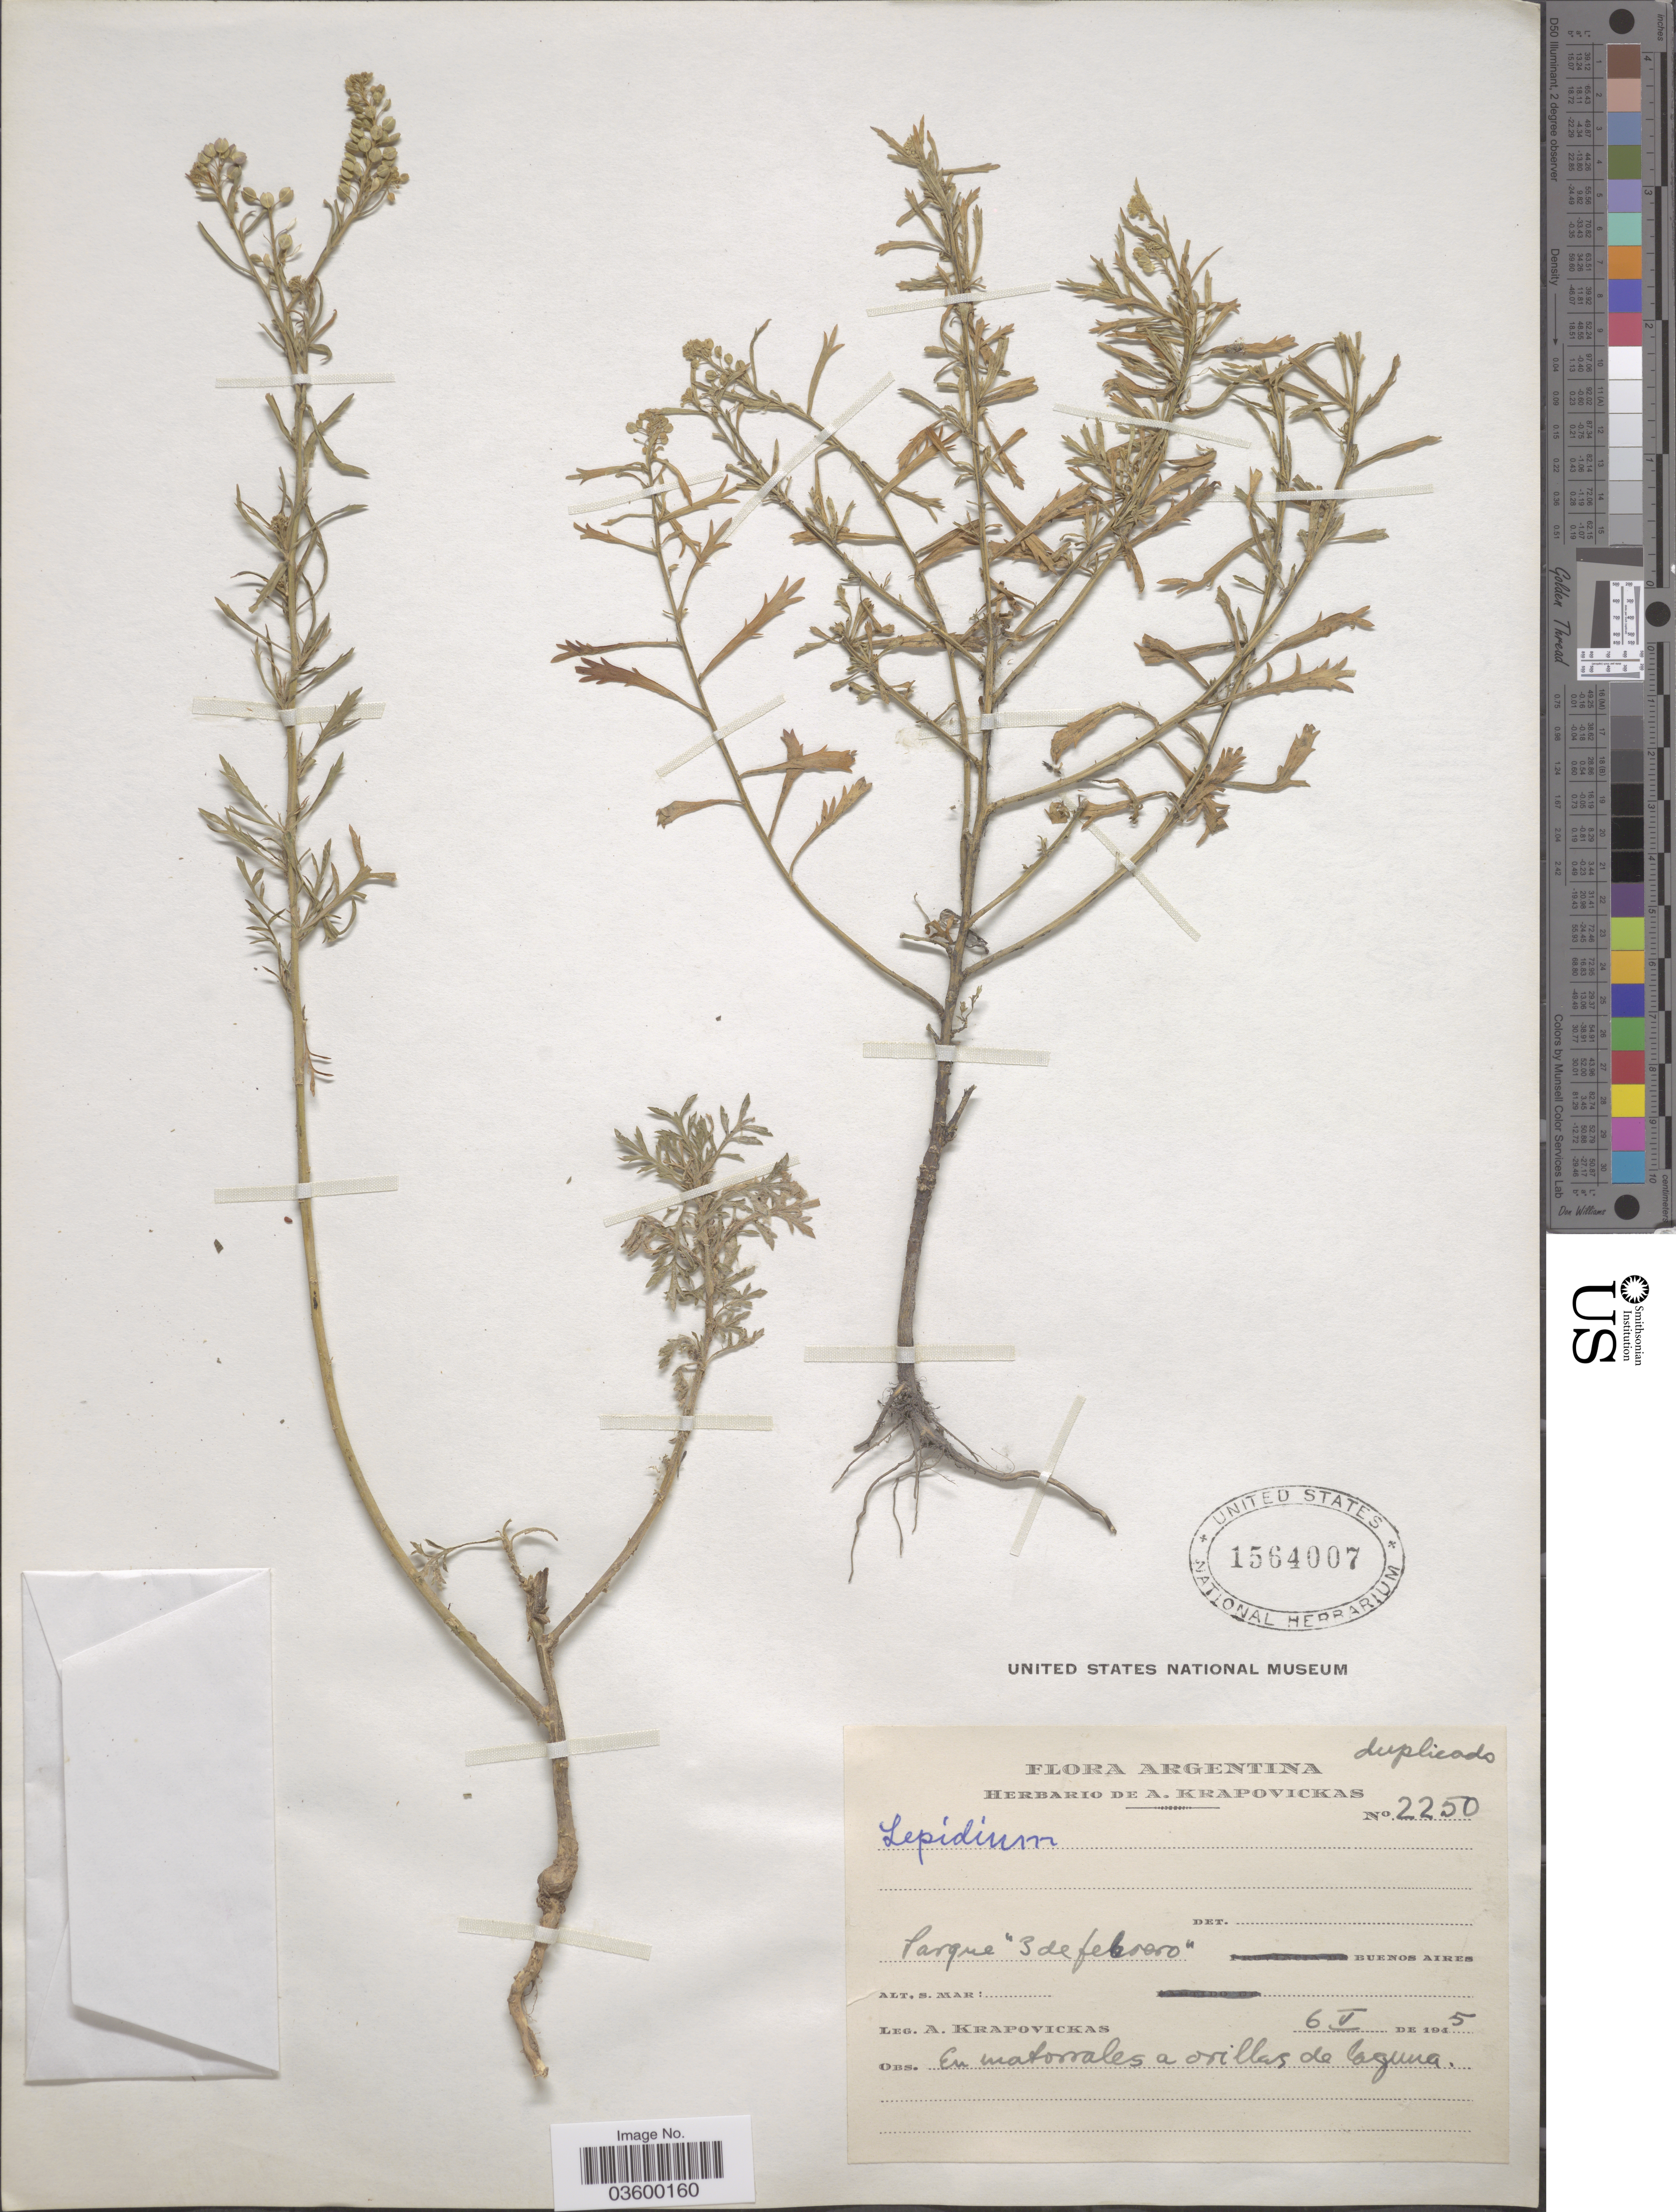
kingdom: Plantae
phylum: Tracheophyta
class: Magnoliopsida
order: Brassicales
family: Brassicaceae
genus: Lepidium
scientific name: Lepidium sp.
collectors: A. Krapovickas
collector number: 2250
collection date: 1945-05-06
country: Argentina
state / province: Buenos Aires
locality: Parque "3 de febrero".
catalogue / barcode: US 1564007